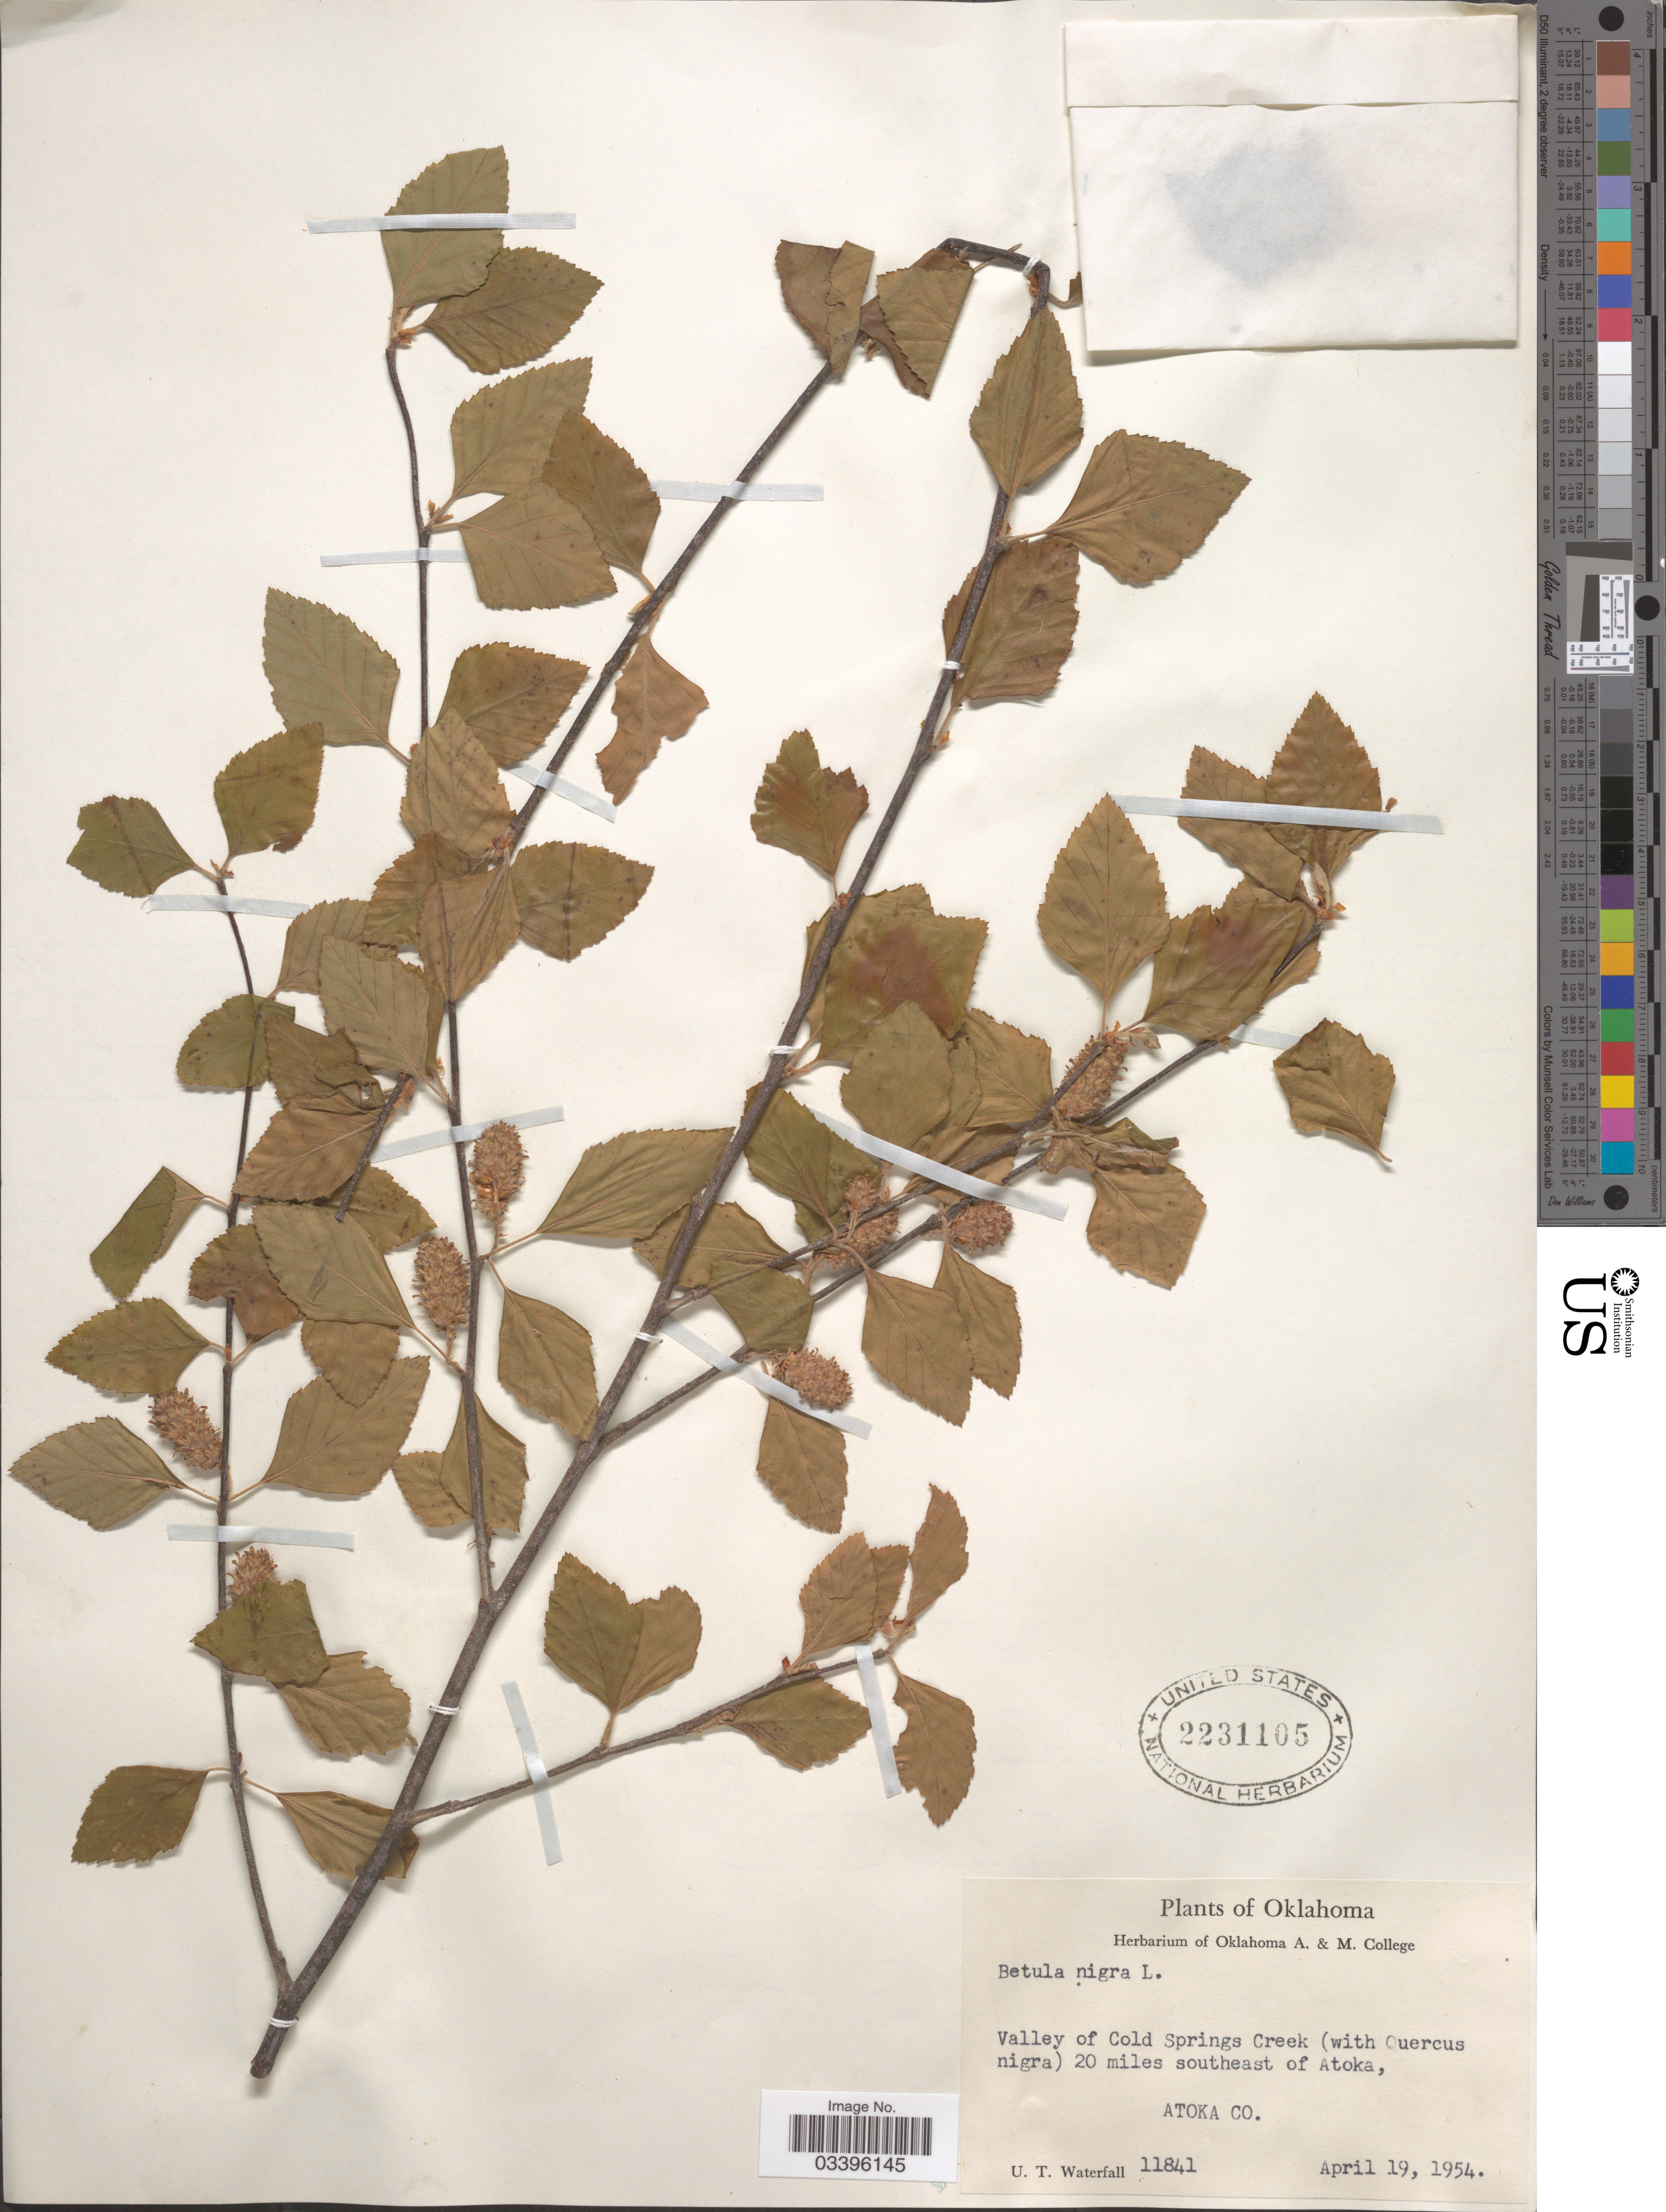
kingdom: Plantae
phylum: Tracheophyta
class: Magnoliopsida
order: Fagales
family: Betulaceae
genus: Betula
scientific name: Betula nigra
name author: L.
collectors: U. T. Waterfall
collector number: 11841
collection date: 1954-04-19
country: United States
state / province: Oklahoma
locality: Valley of Cold Springs Creek, 20 miles southeast of Atoka, Atoka Co.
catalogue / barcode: US 2231105